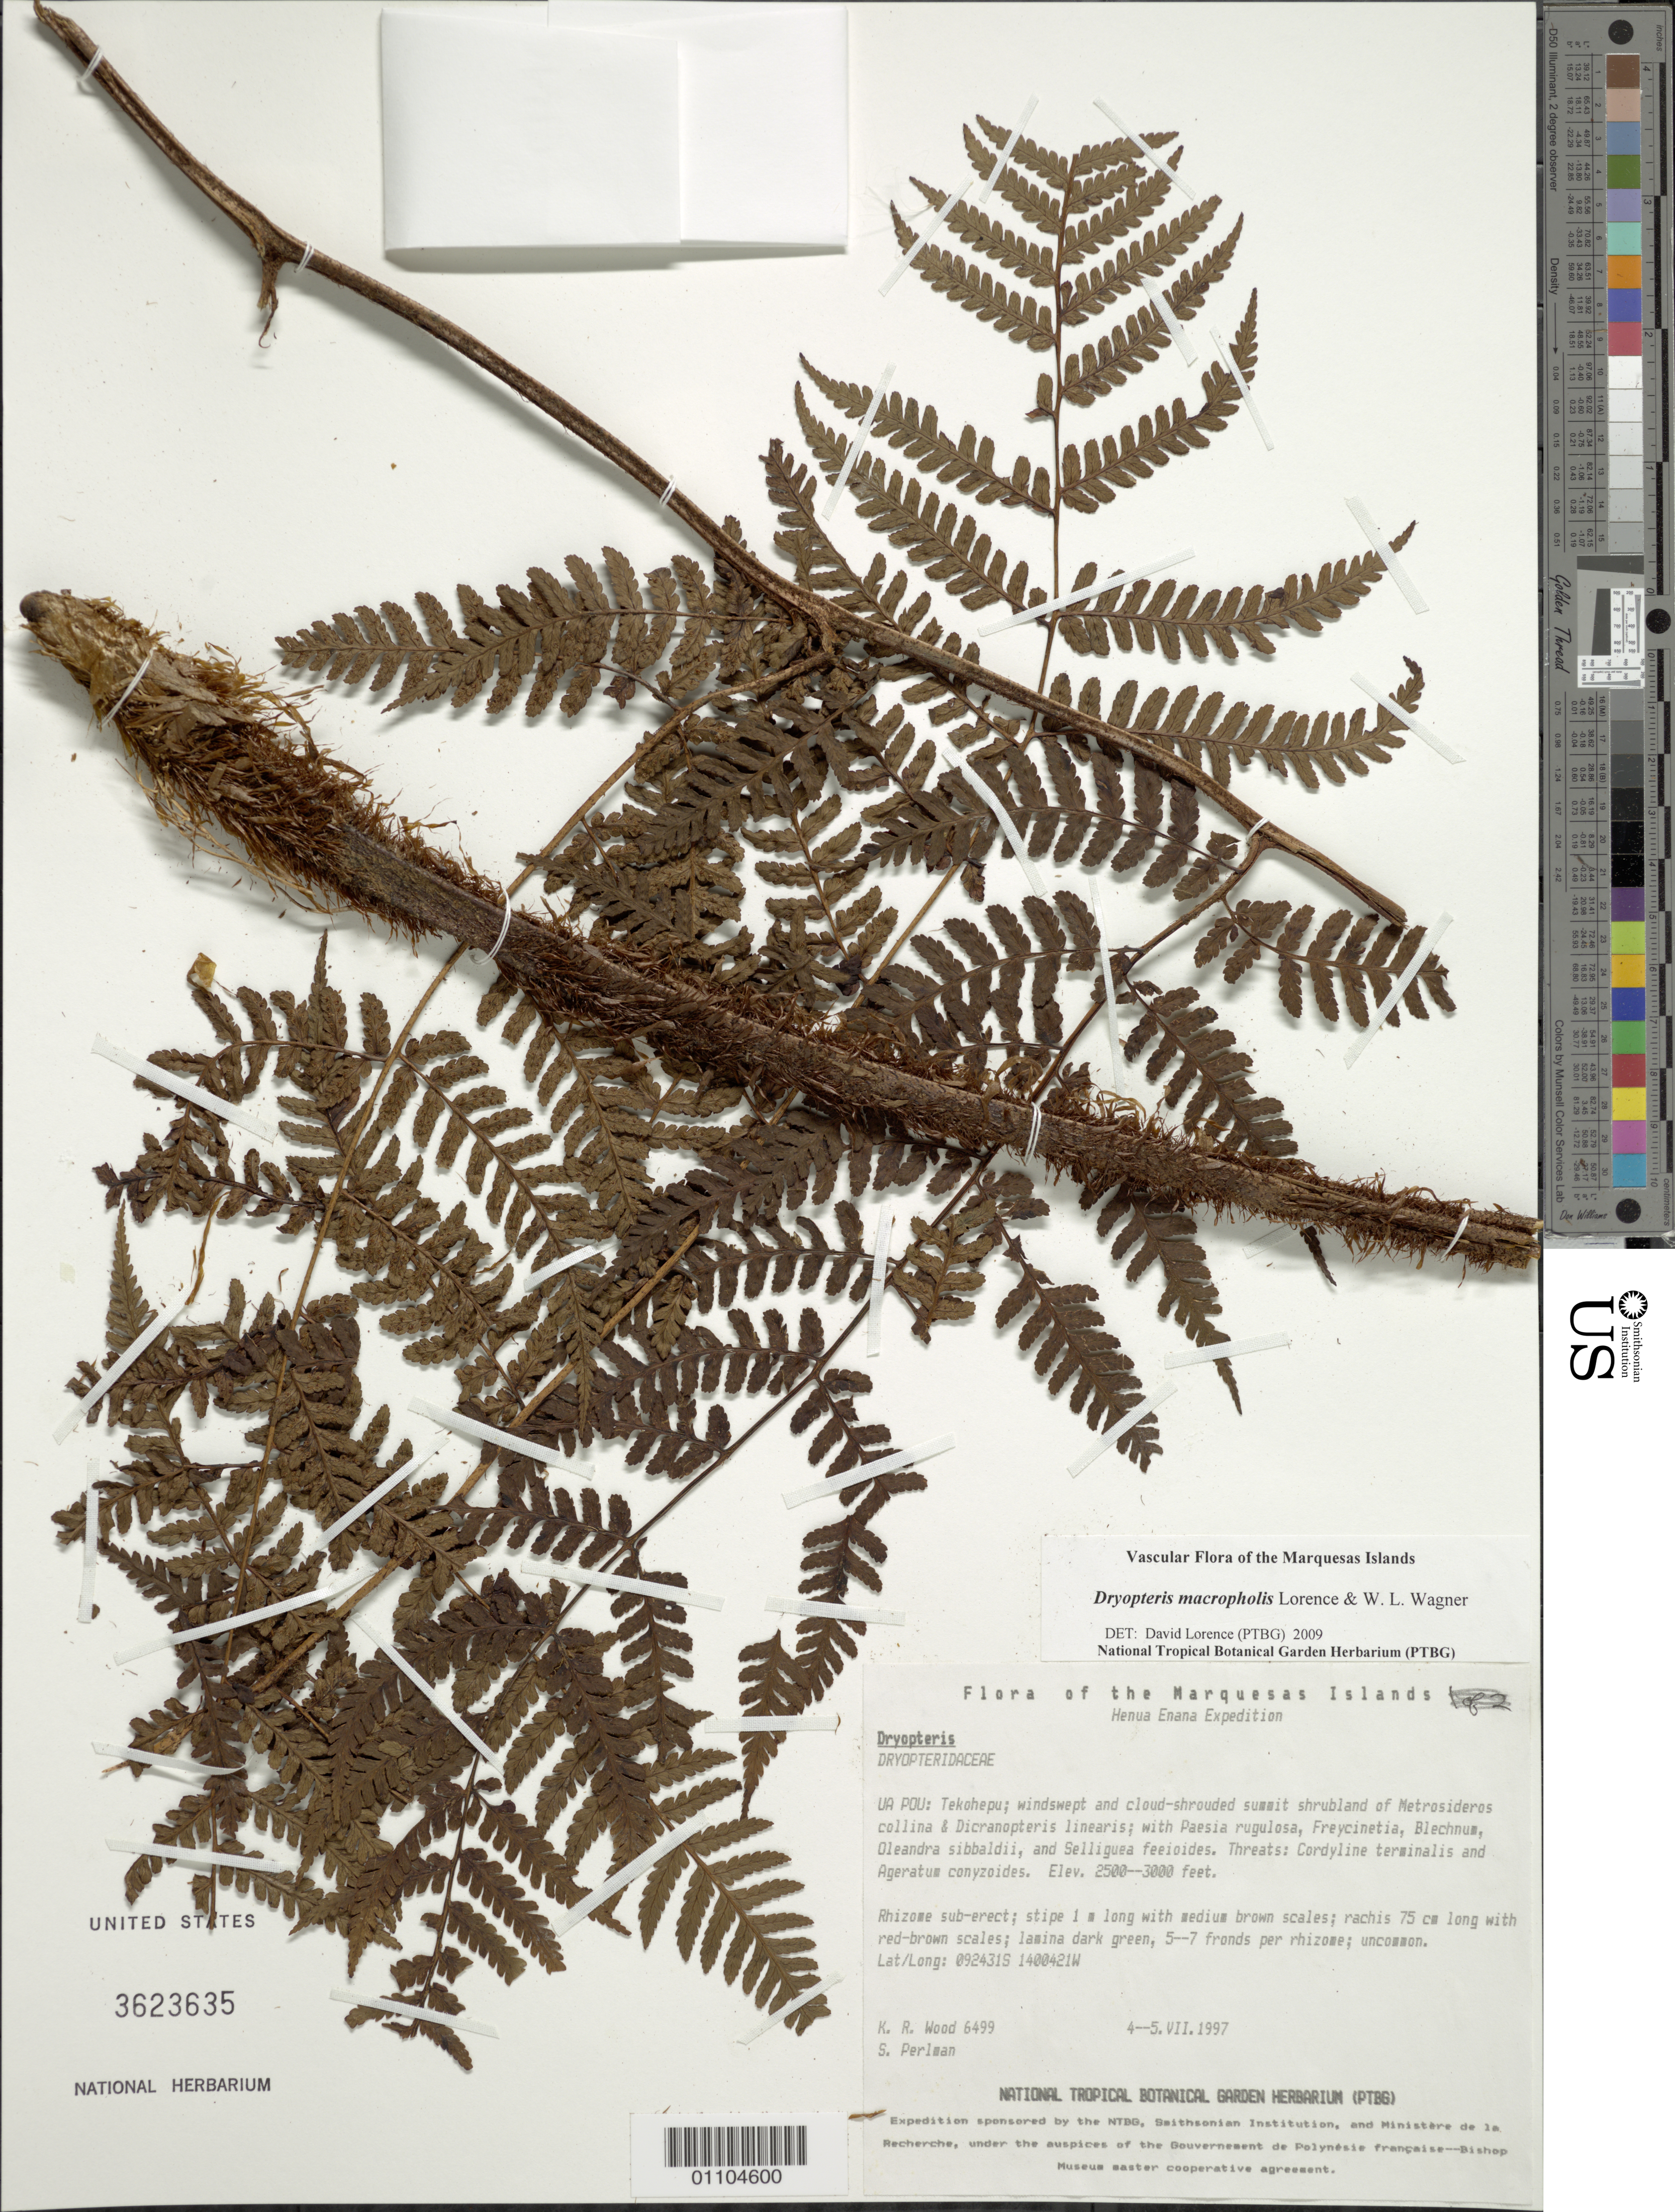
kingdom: Plantae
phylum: Tracheophyta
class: Polypodiopsida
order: Polypodiales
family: Dryopteridaceae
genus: Dryopteris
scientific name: Dryopteris macropholis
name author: Lorence & W.L. Wagner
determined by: Lorence, David H., (PTBG), National Tropical Botanical Garden (UNITED STATES)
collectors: K. R. Wood & S. P. Perlman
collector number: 6499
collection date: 1997-07-04/1997-07-05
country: French Polynesia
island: Ua Pou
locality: Tekohepo, summit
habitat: Shrubland of Metrosideros collina - Dicranopteris linearis; windswept and cloud shrouded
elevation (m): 762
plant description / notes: Cordyline terminalis, Ageratum conyzoides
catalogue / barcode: US 3623635